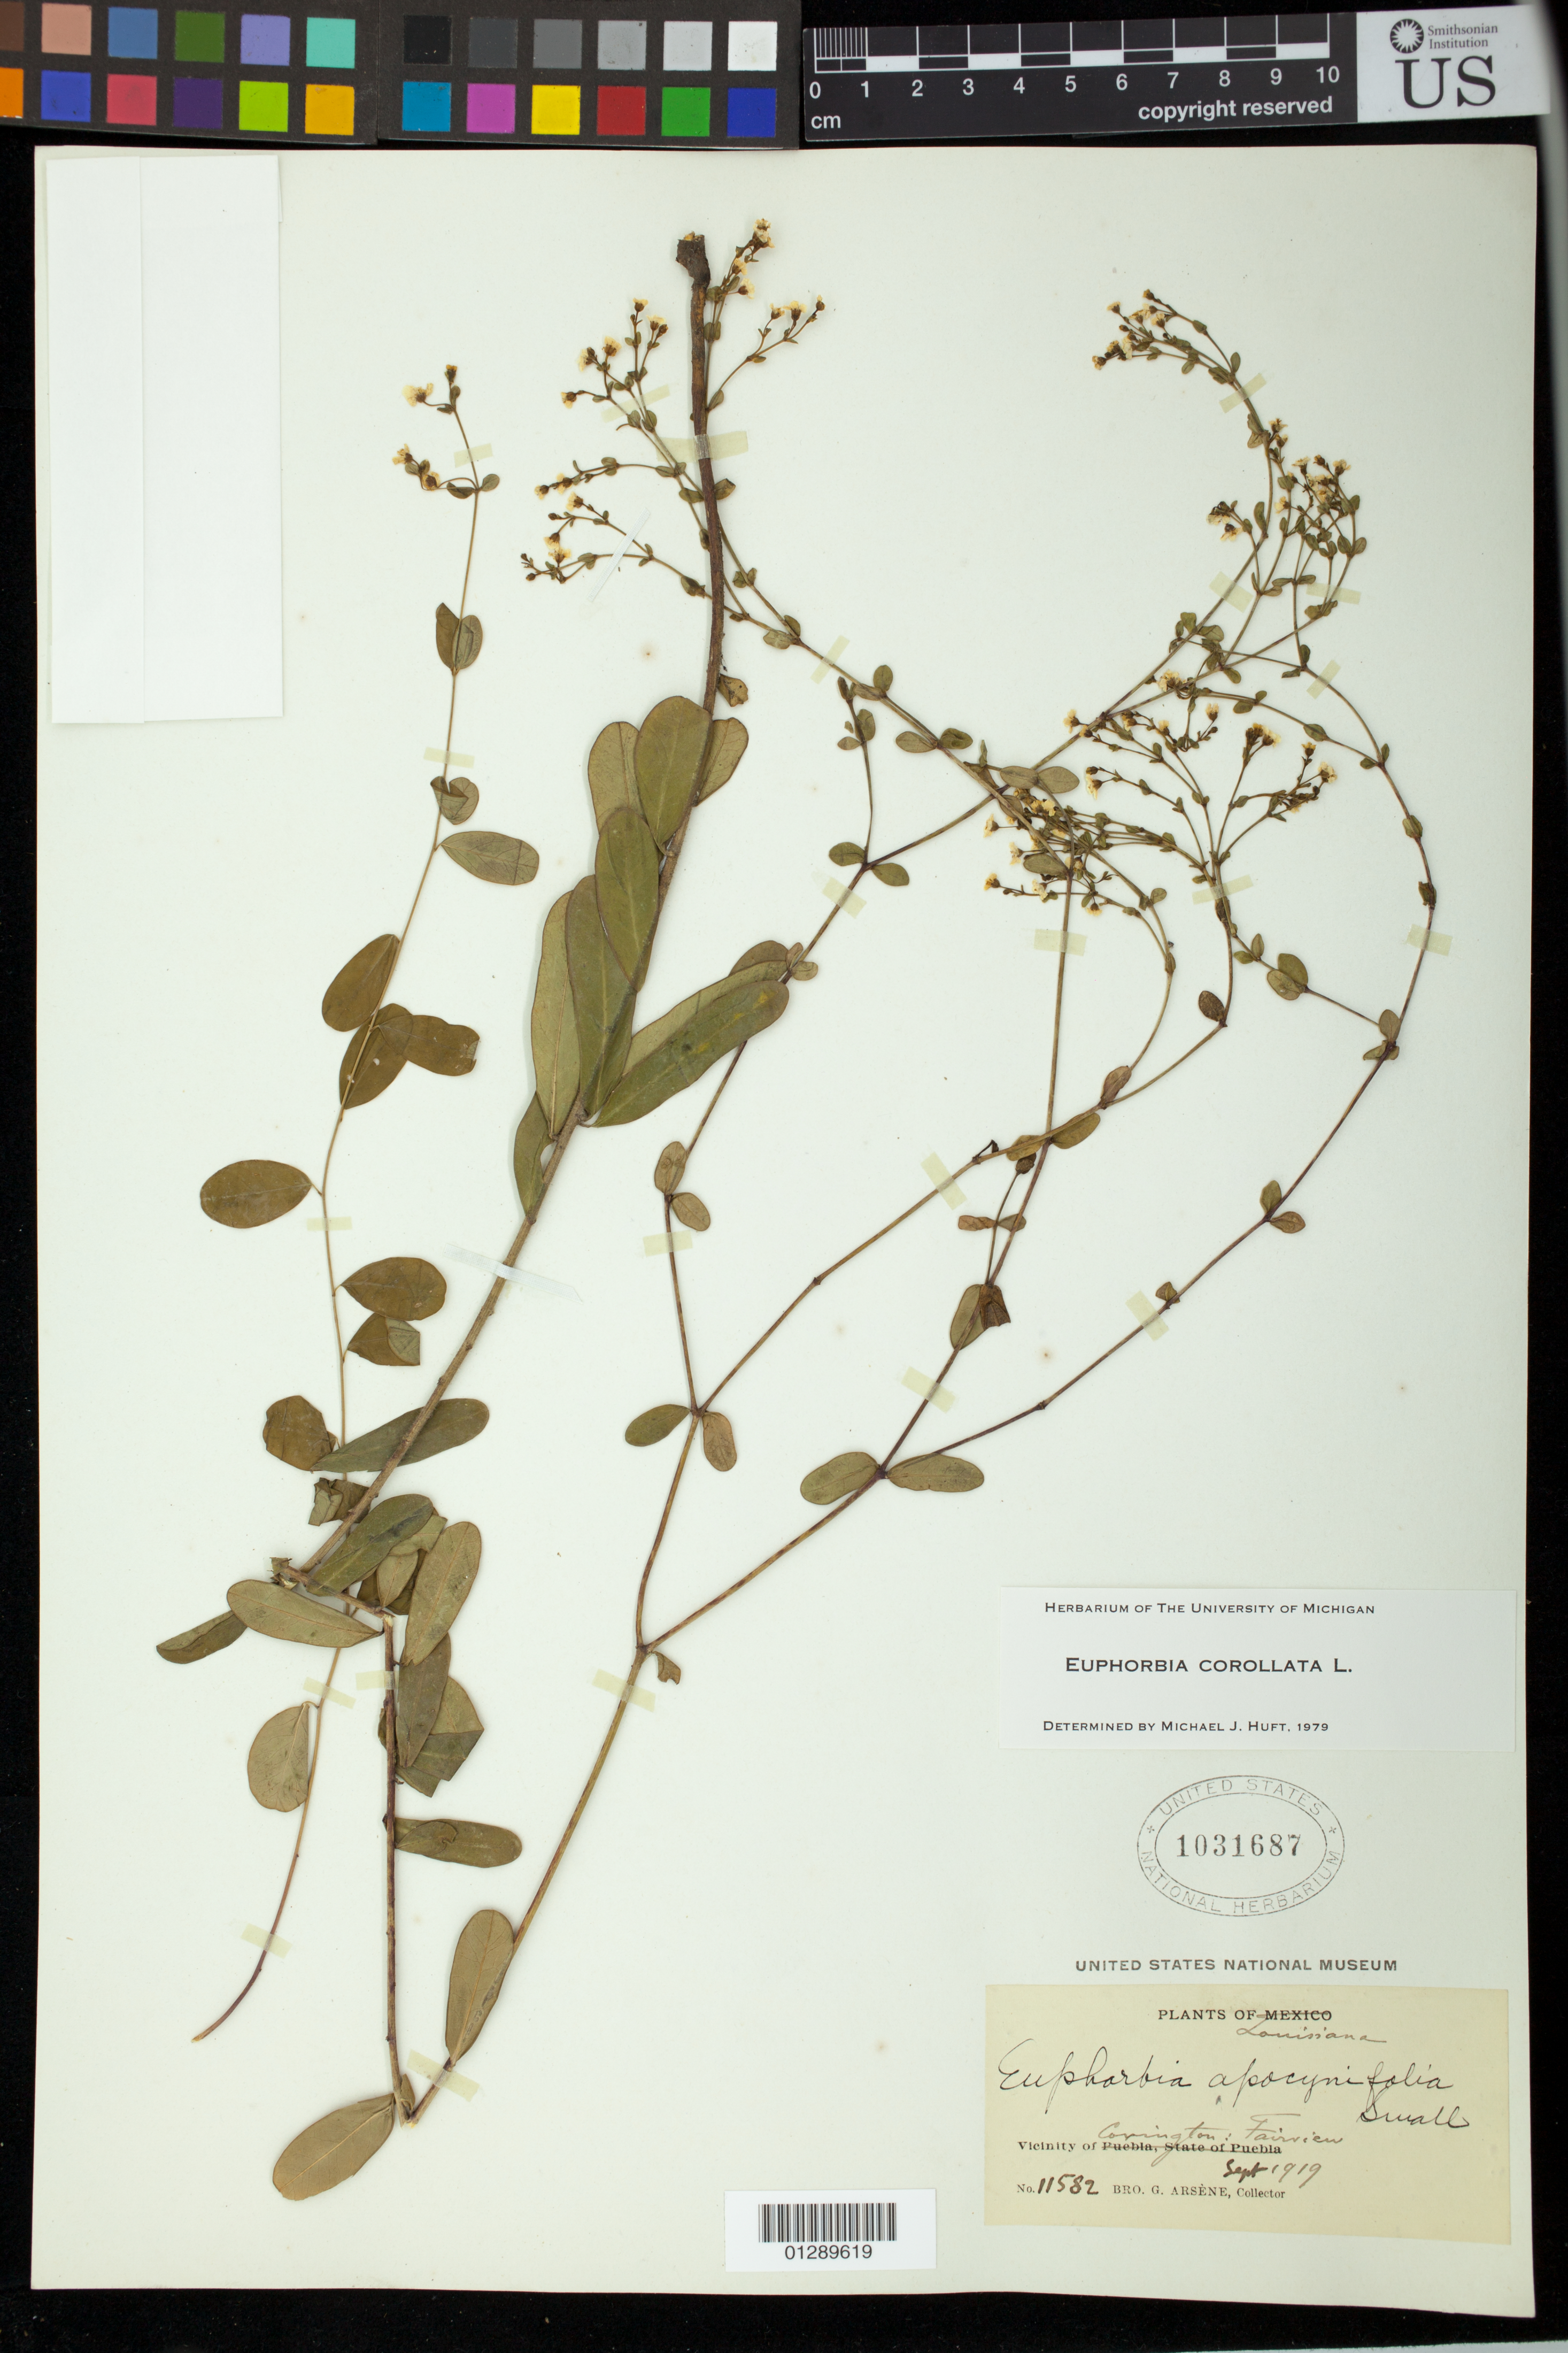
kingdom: Plantae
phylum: Tracheophyta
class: Magnoliopsida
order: Malpighiales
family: Euphorbiaceae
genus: Euphorbia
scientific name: Euphorbia corollata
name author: L.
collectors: Bro. G. Arsène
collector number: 11582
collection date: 1919-09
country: United States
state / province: Louisiana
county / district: Saint Tammany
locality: Vicinity of Covington: Fairview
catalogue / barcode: US 1031687